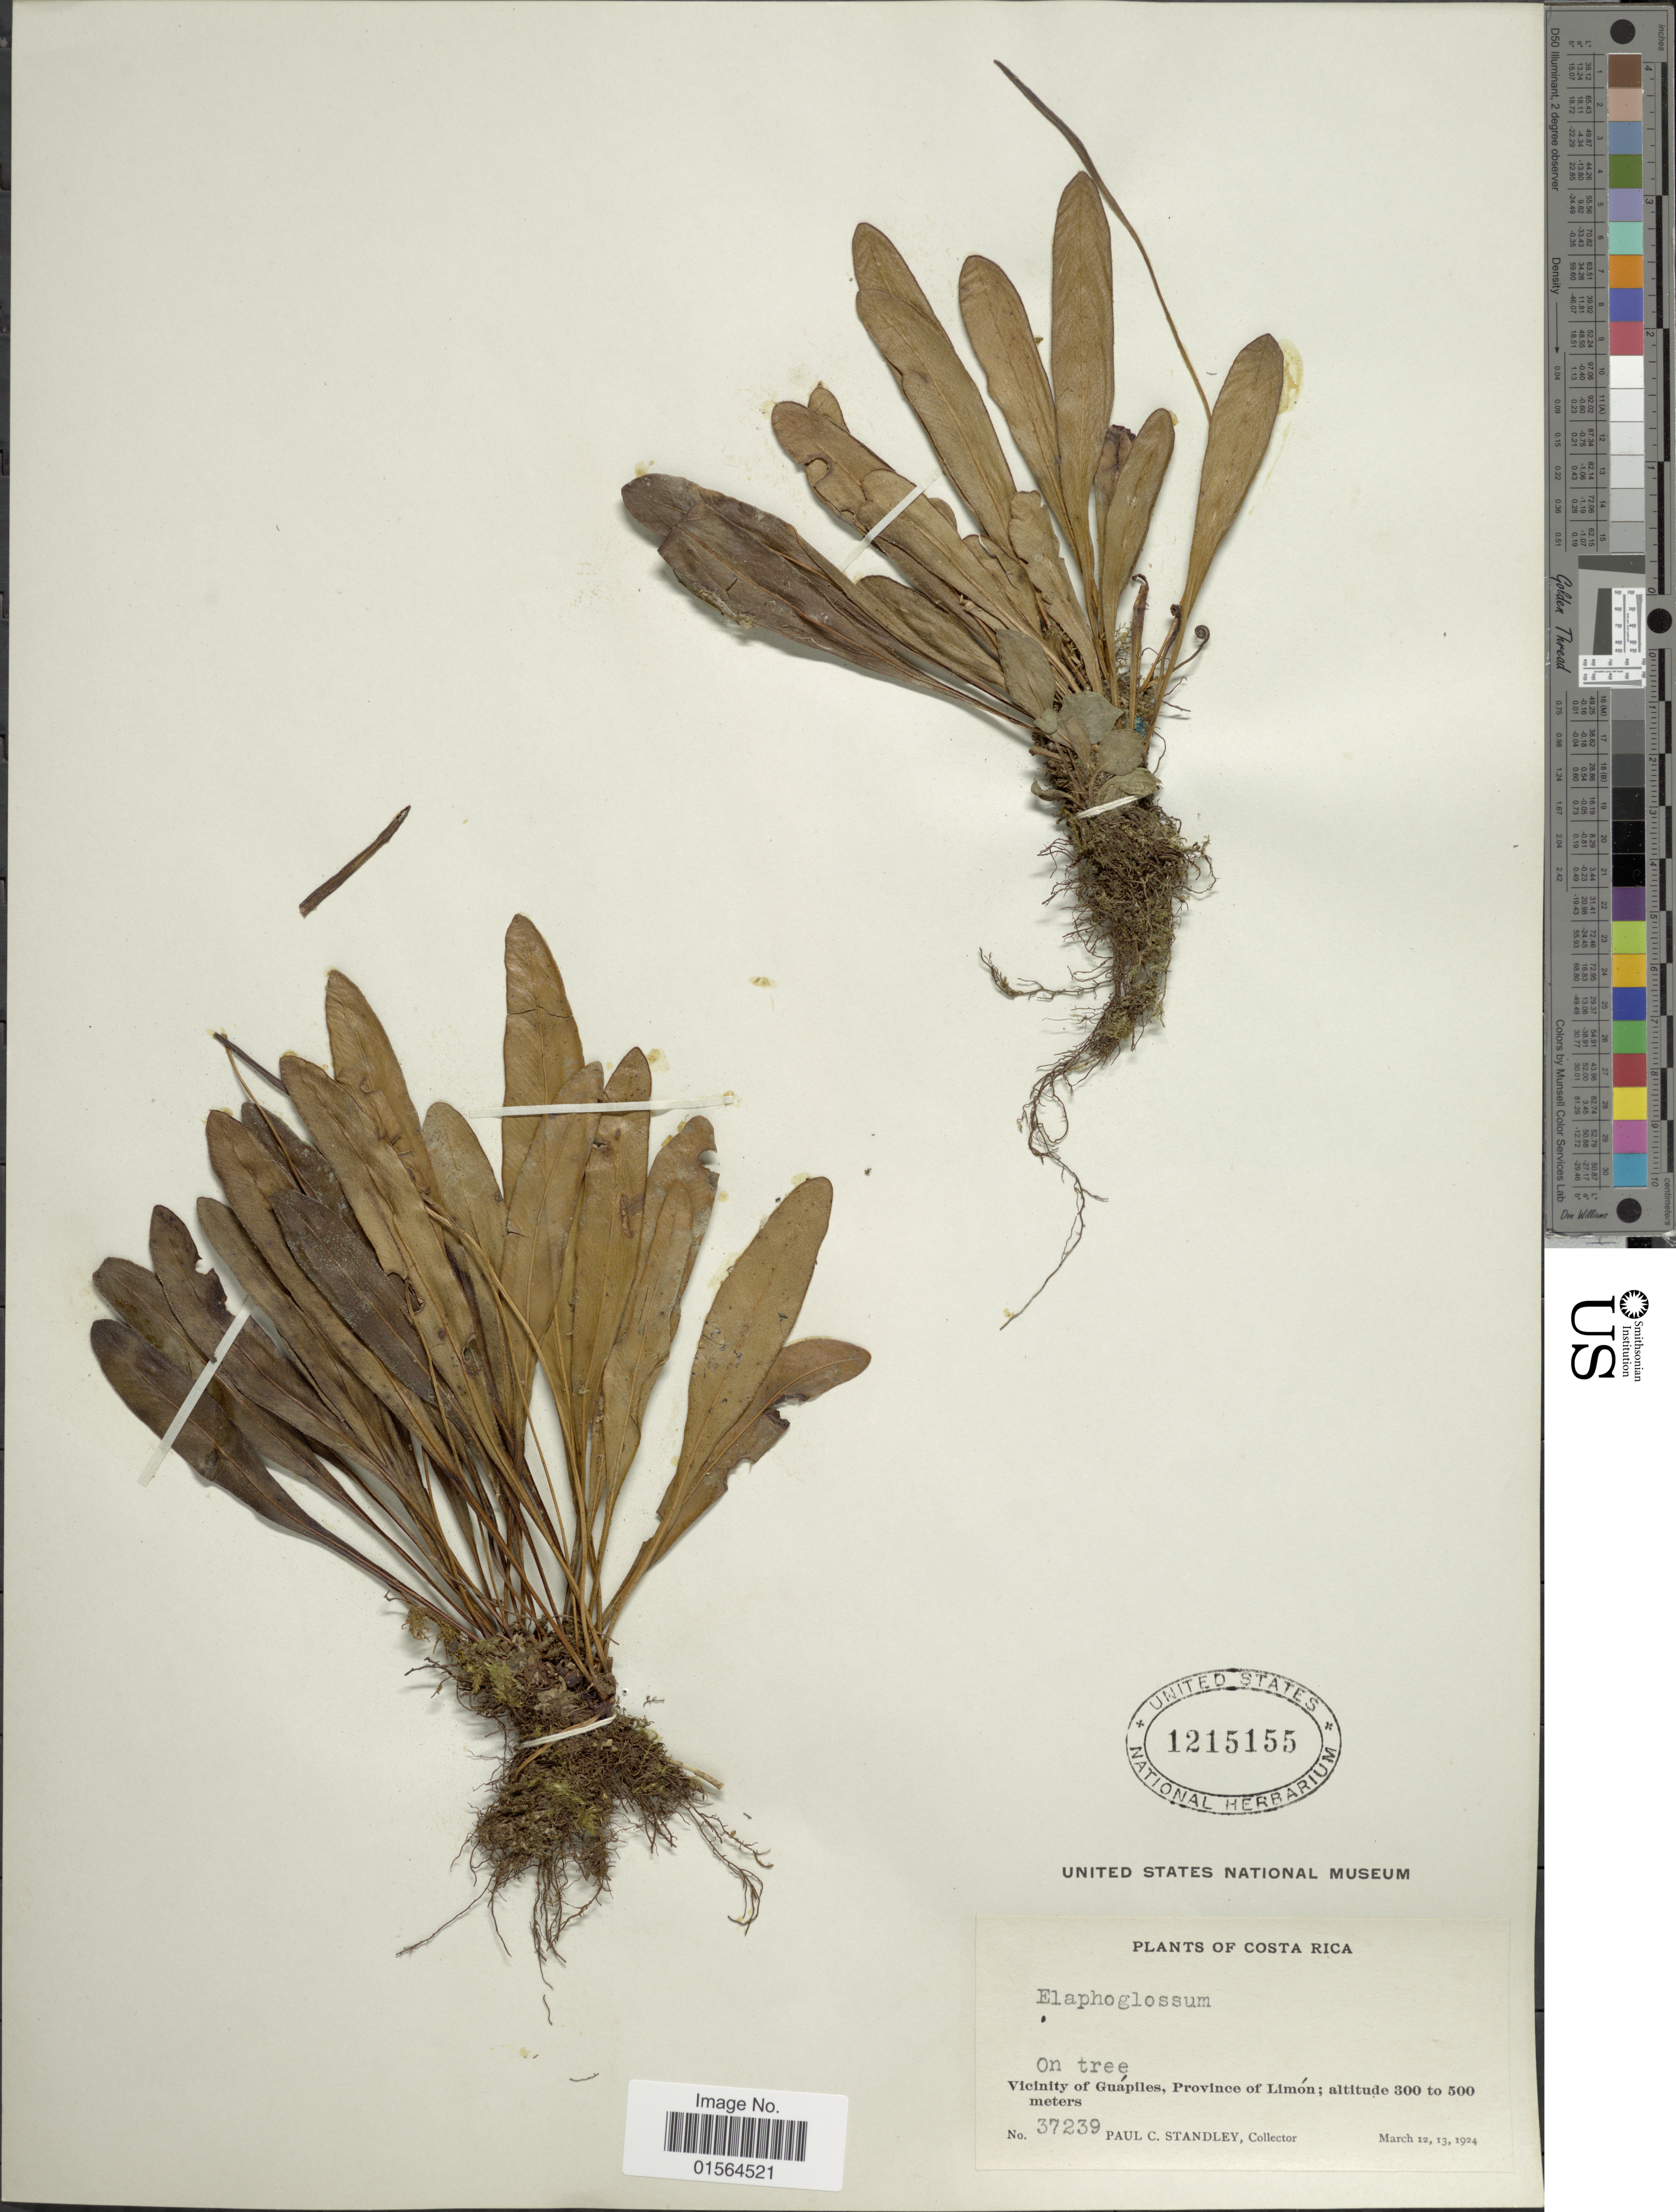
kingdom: Plantae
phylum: Tracheophyta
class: Polypodiopsida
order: Polypodiales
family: Dryopteridaceae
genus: Elaphoglossum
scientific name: Elaphoglossum palmense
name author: Christ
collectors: P. C. Standley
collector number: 37239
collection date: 1924-03-12/1924-03-13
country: Costa Rica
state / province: Limón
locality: Vicinity of Guapiles, Province of Limon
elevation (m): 300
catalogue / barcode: US 1215155